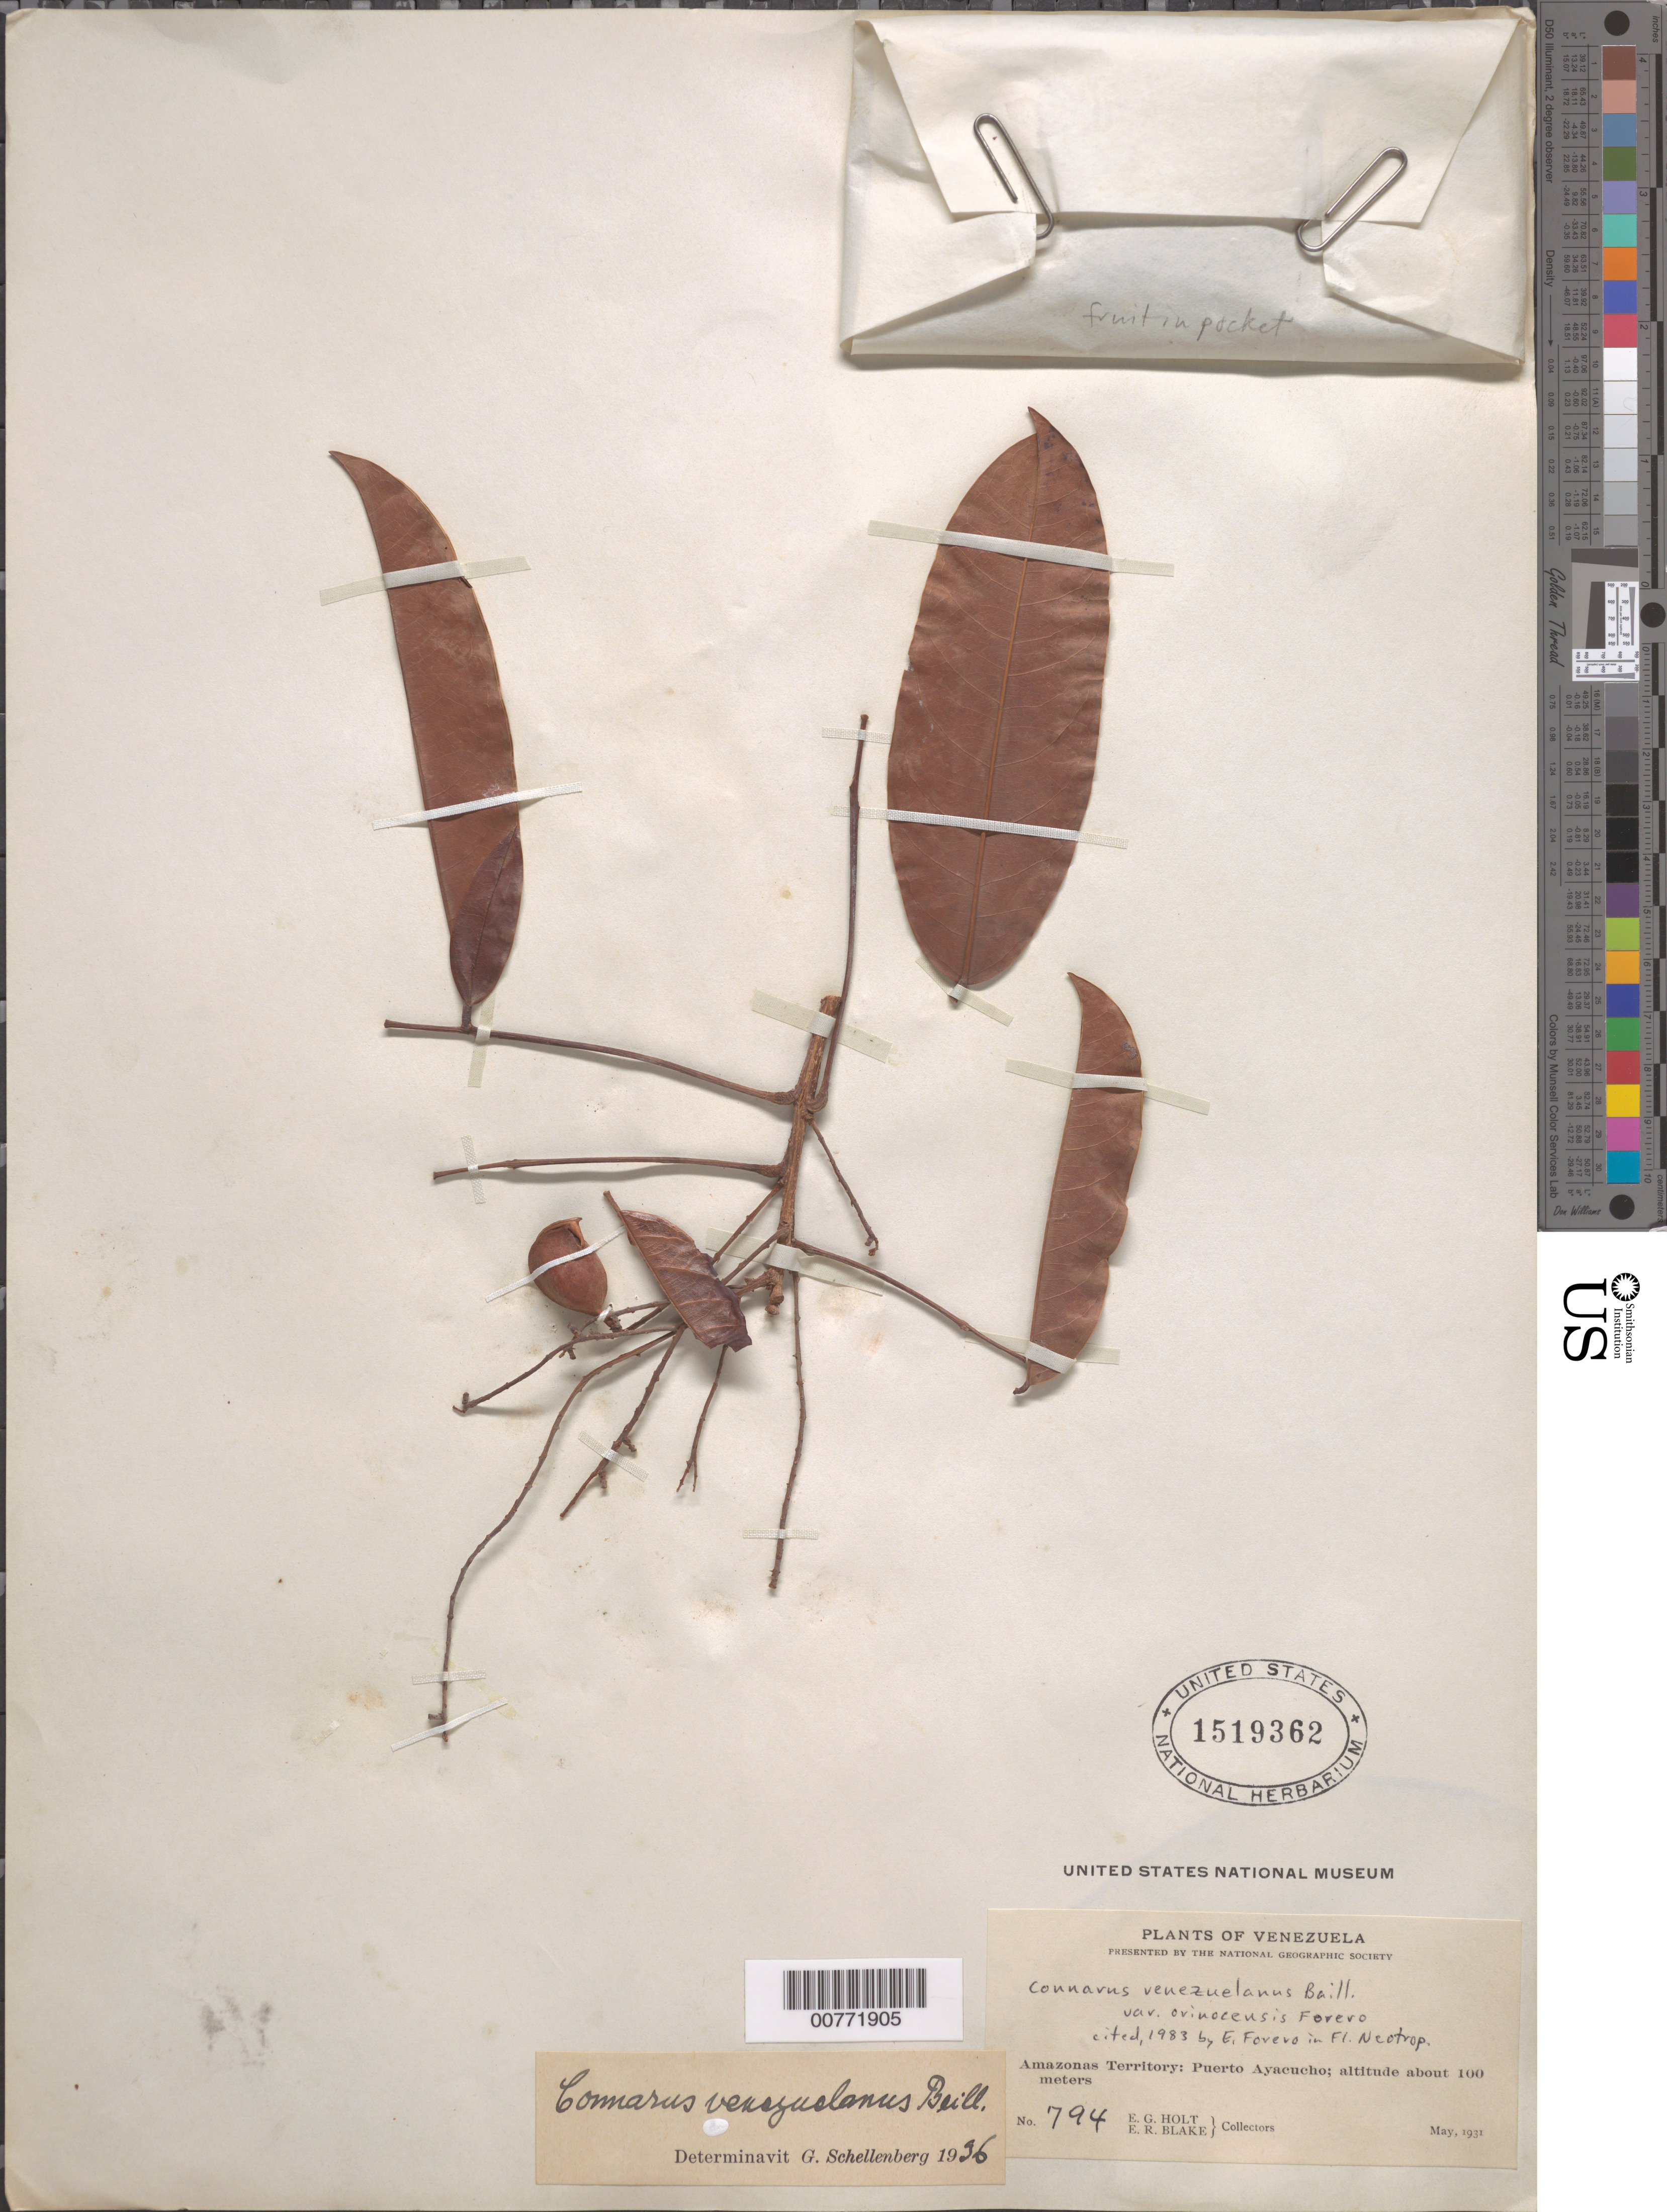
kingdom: Plantae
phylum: Tracheophyta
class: Magnoliopsida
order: Oxalidales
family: Connaraceae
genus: Connarus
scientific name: Connarus venezuelanus var. sprucei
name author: (Baker) Forero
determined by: Forero, E.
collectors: E. Holt & E. R. Blake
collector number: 794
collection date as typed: May-31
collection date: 1931-05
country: Venezuela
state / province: Amazonas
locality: Puerto Ayacucho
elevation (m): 100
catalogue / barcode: US 1519362